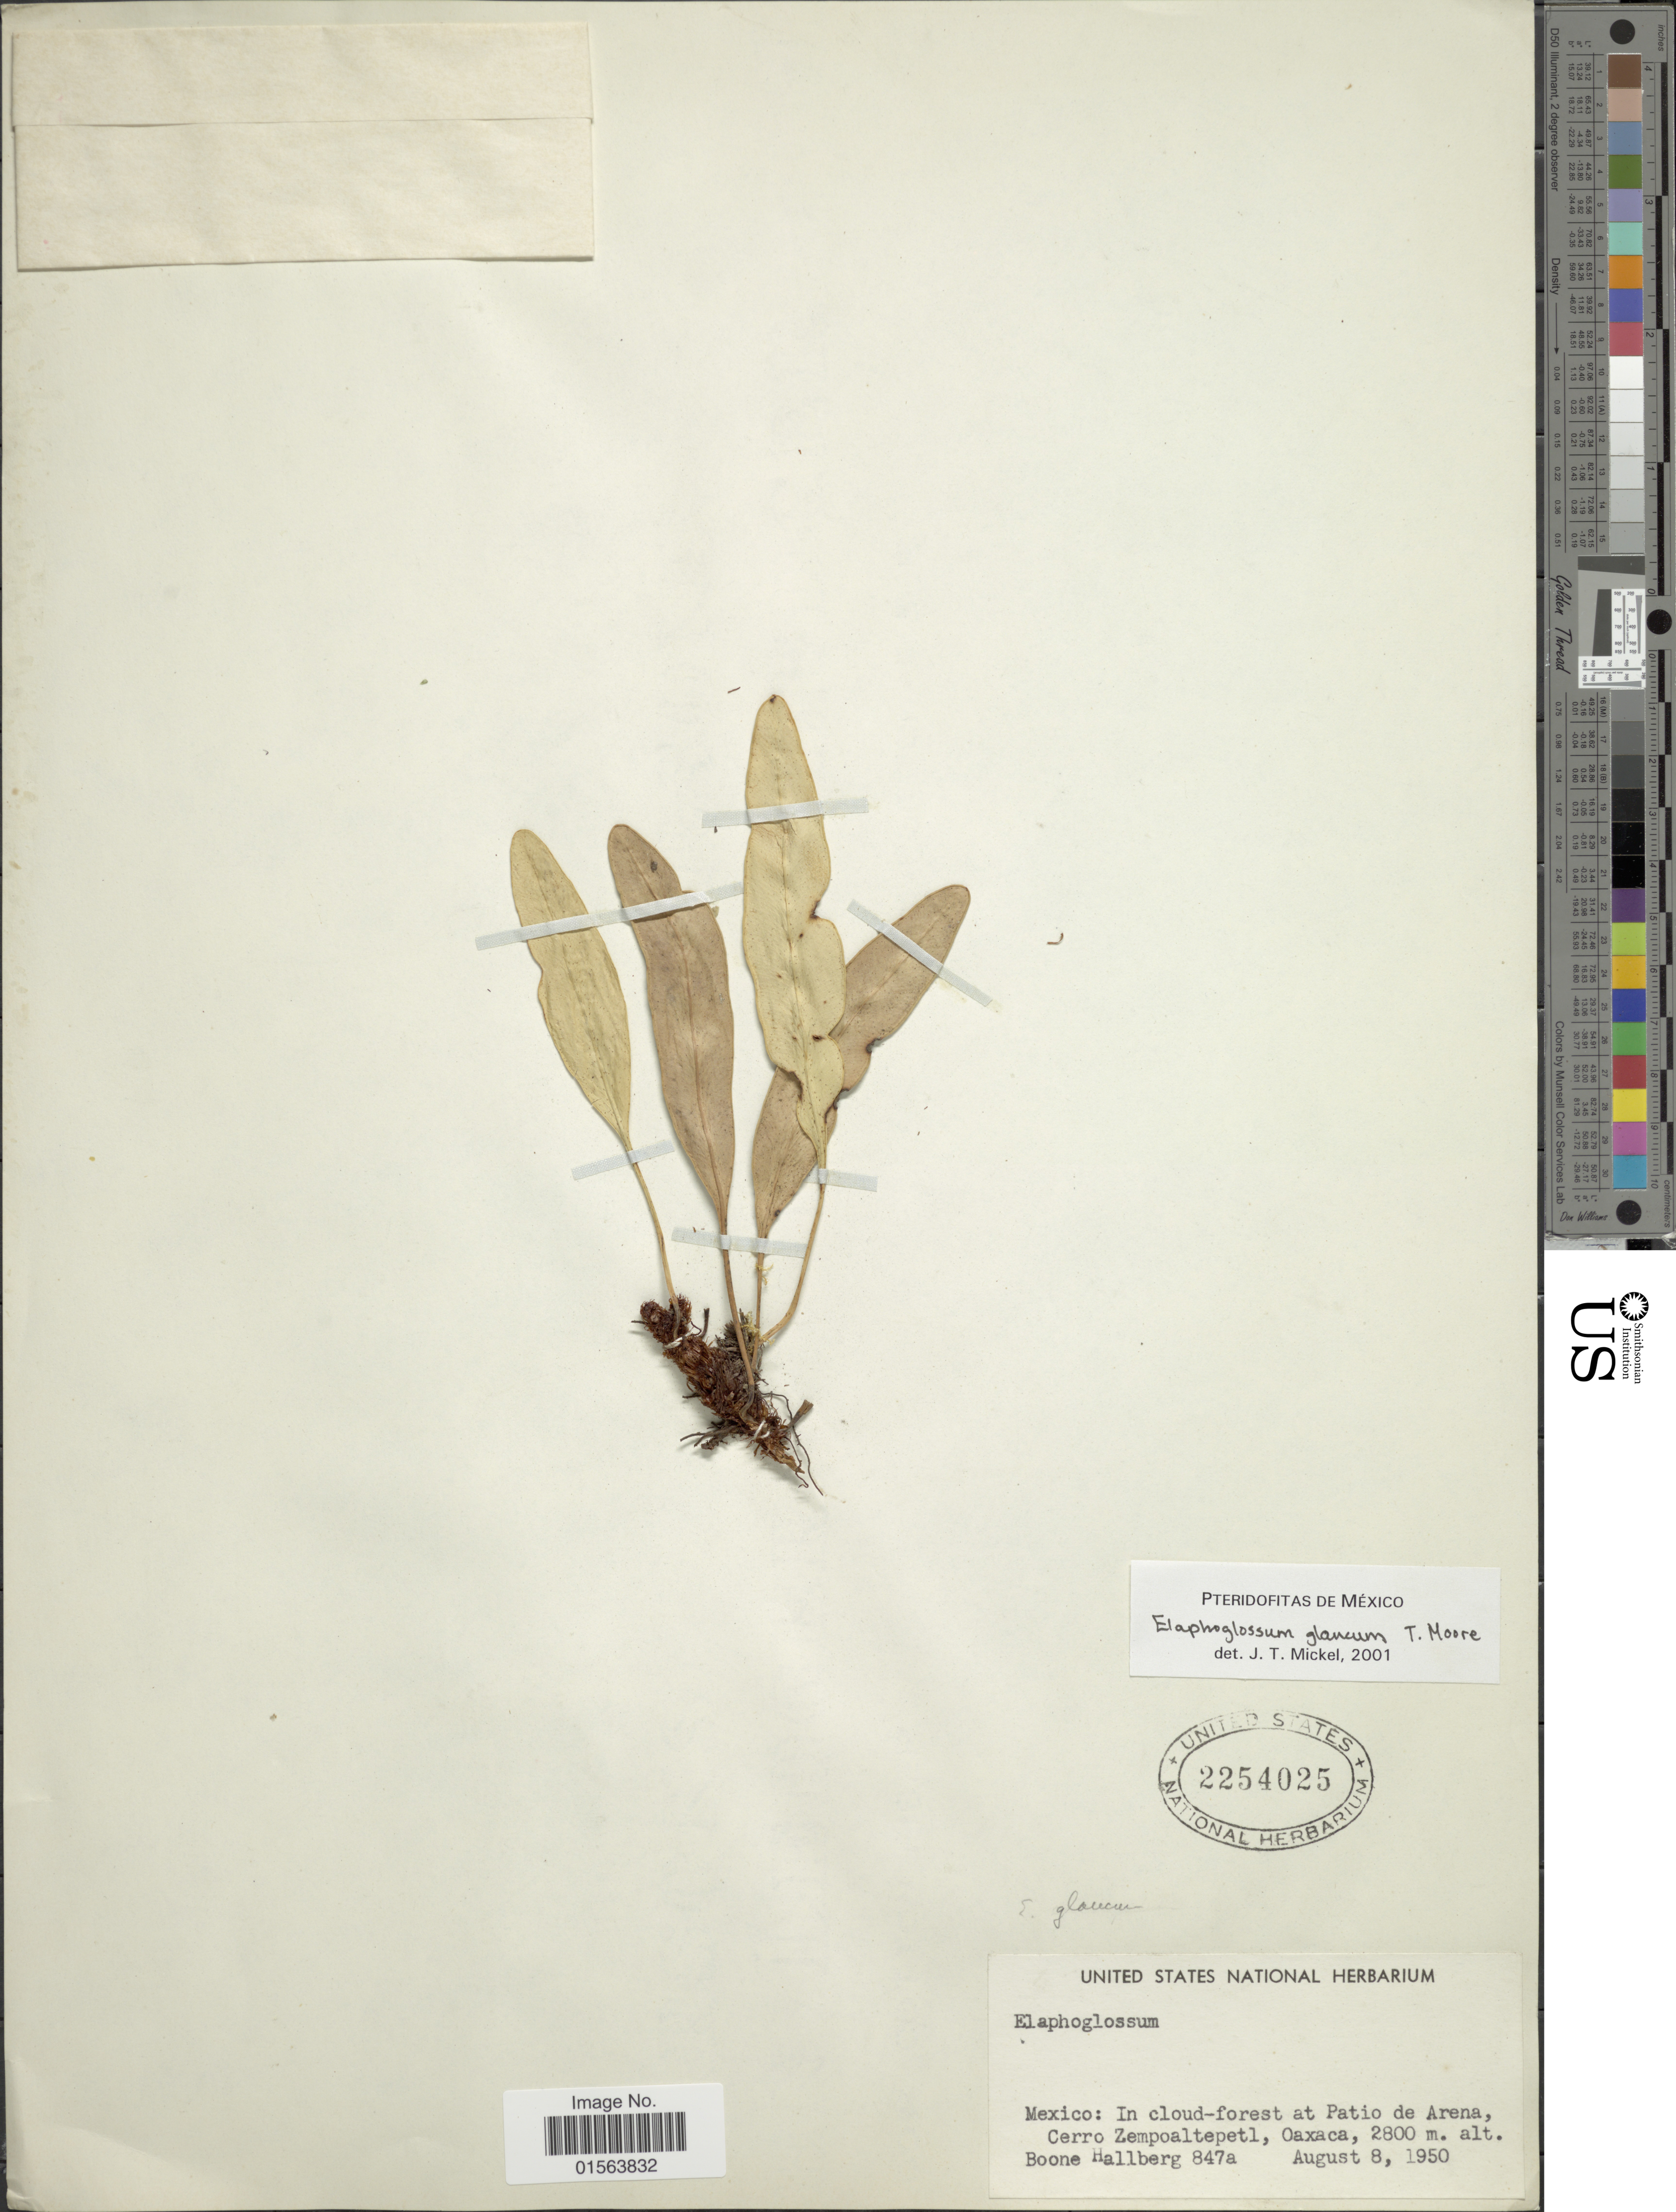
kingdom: Plantae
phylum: Tracheophyta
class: Polypodiopsida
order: Polypodiales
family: Dryopteridaceae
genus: Elaphoglossum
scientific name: Elaphoglossum glaucum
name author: T. Moore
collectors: B. Hallberg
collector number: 847a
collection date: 1950-08-08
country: Mexico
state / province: Oaxaca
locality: Mexico: in cloud-forest at Patio de Arena, Cerro Zempoaltepetl, Oaxaca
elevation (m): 2800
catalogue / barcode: US 2254025